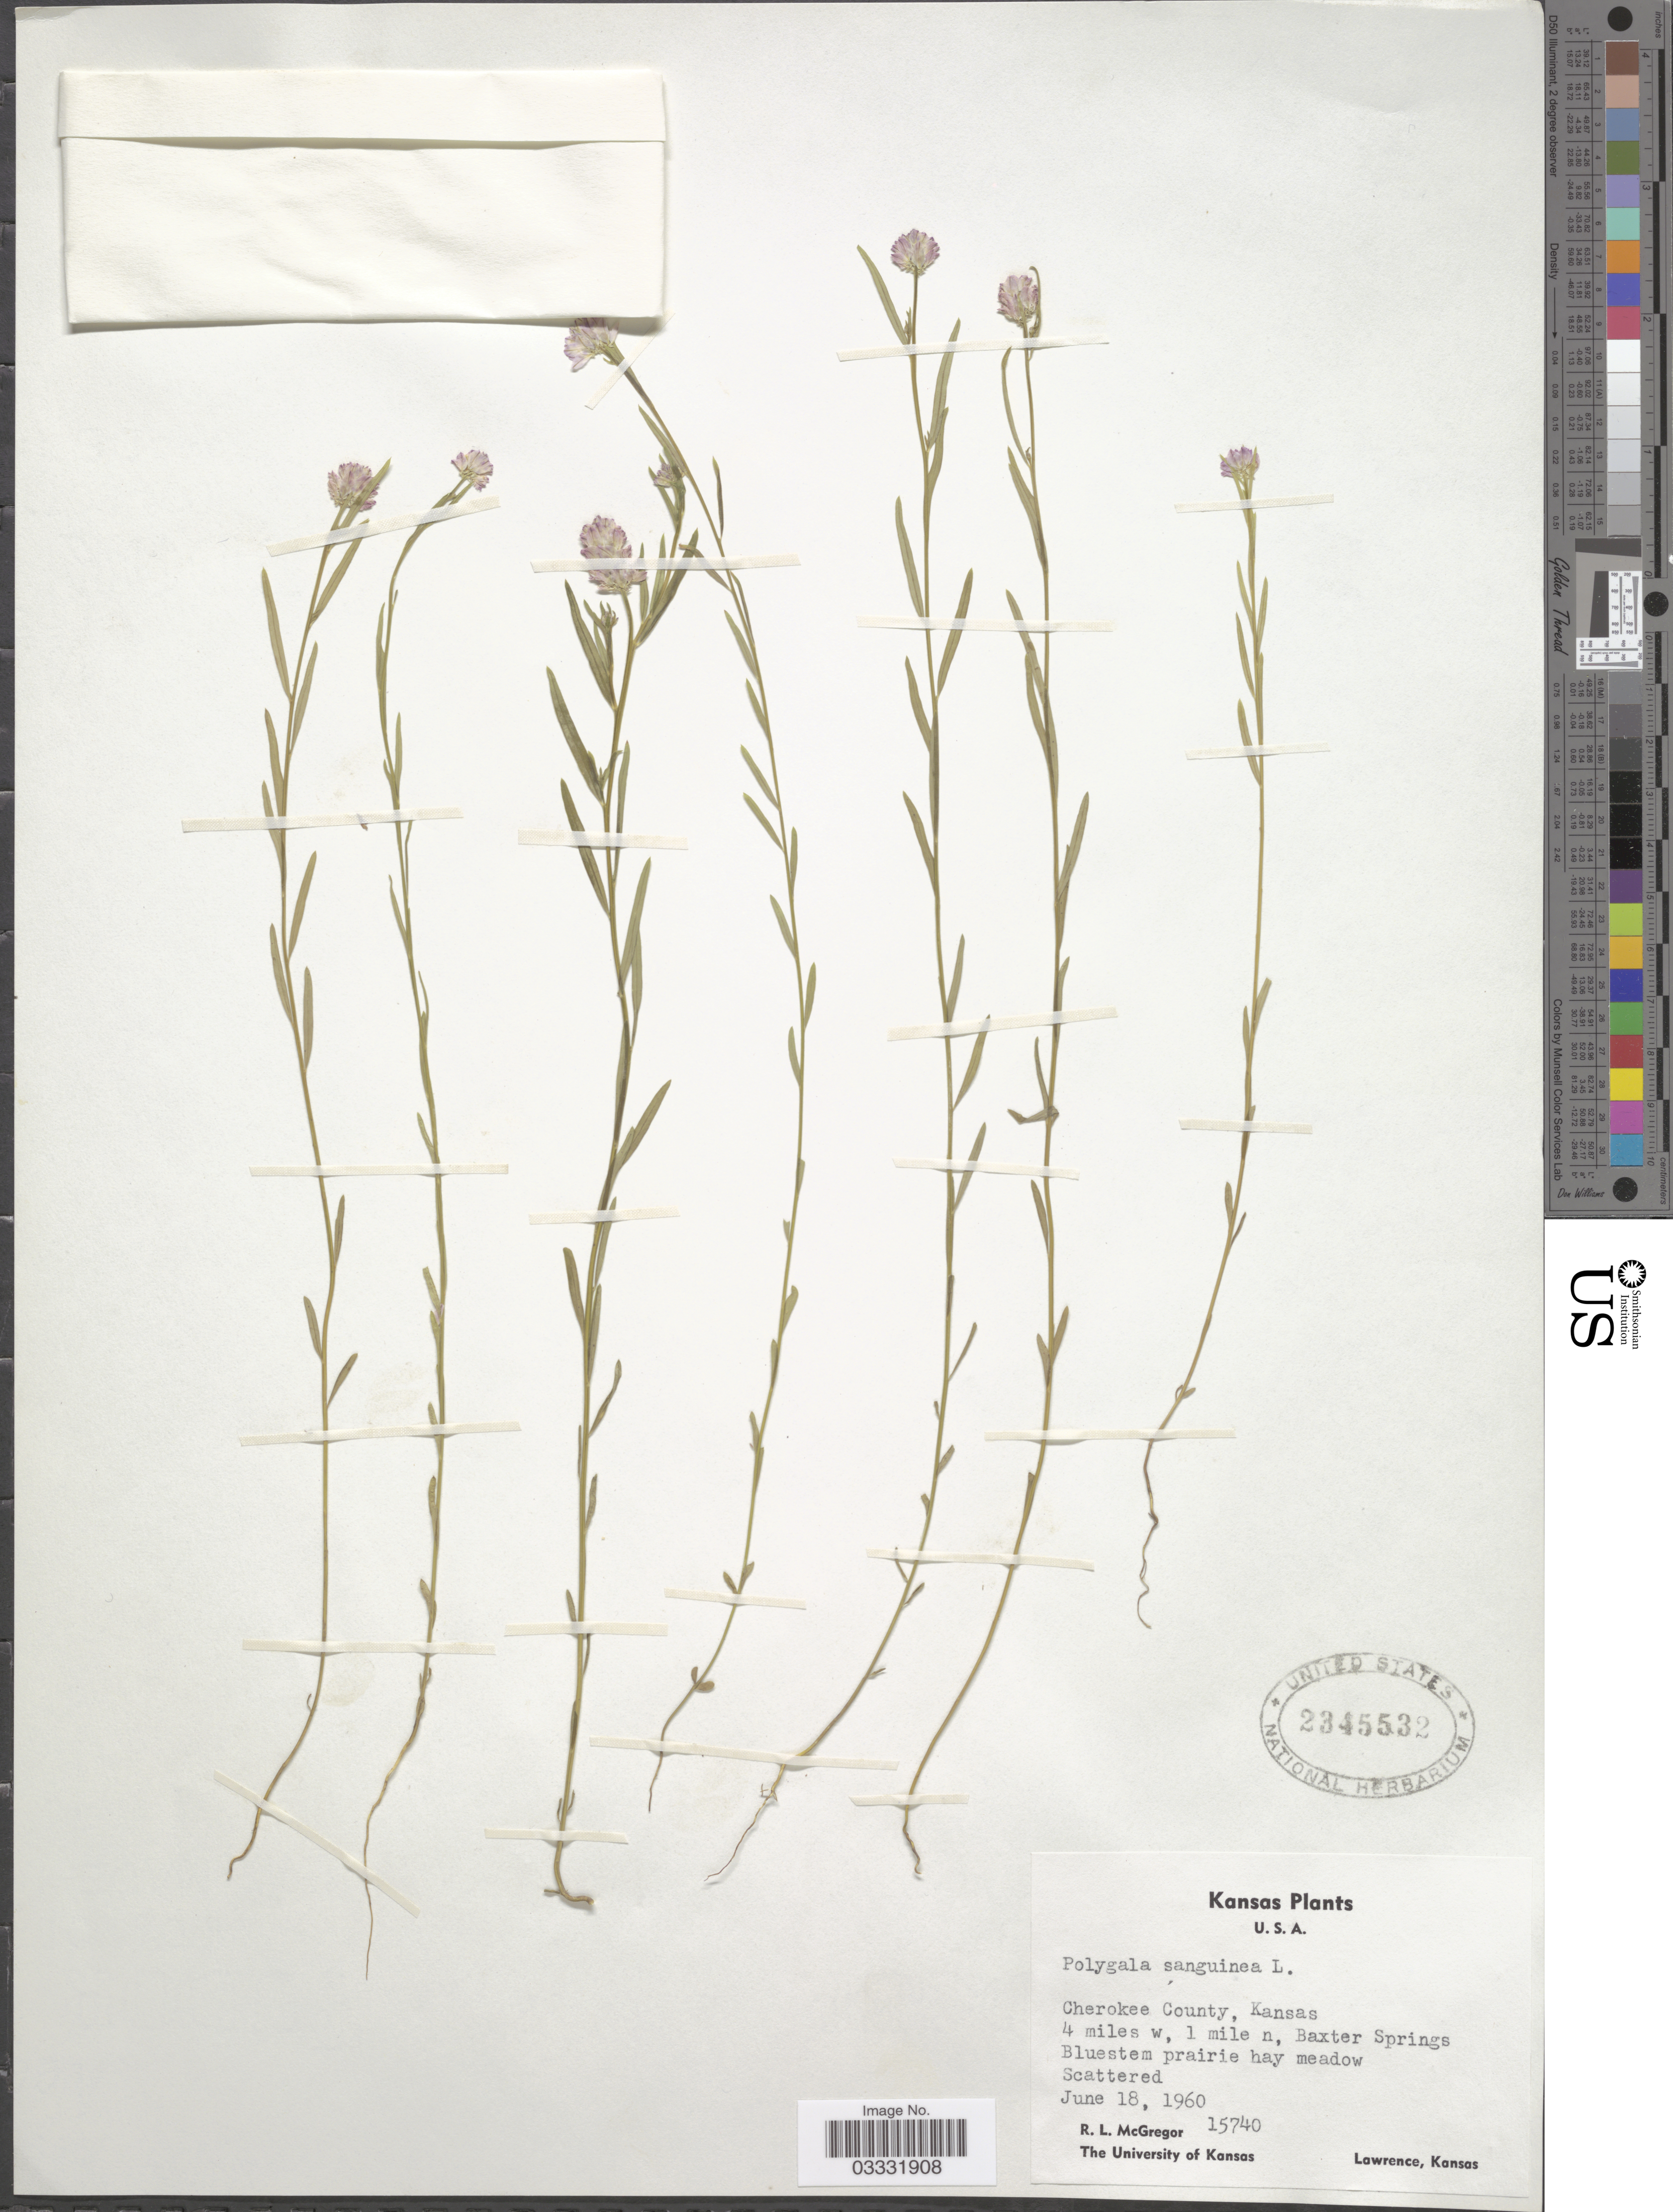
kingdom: Plantae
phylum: Tracheophyta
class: Magnoliopsida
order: Fabales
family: Polygalaceae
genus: Polygala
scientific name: Polygala sanguinea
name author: L.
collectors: R. McGregor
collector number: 15740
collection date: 1960-06-18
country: United States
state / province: Kansas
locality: Cherokee County. 4 miles w, 1 mile n, Baxter Springs.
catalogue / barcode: US 2345532